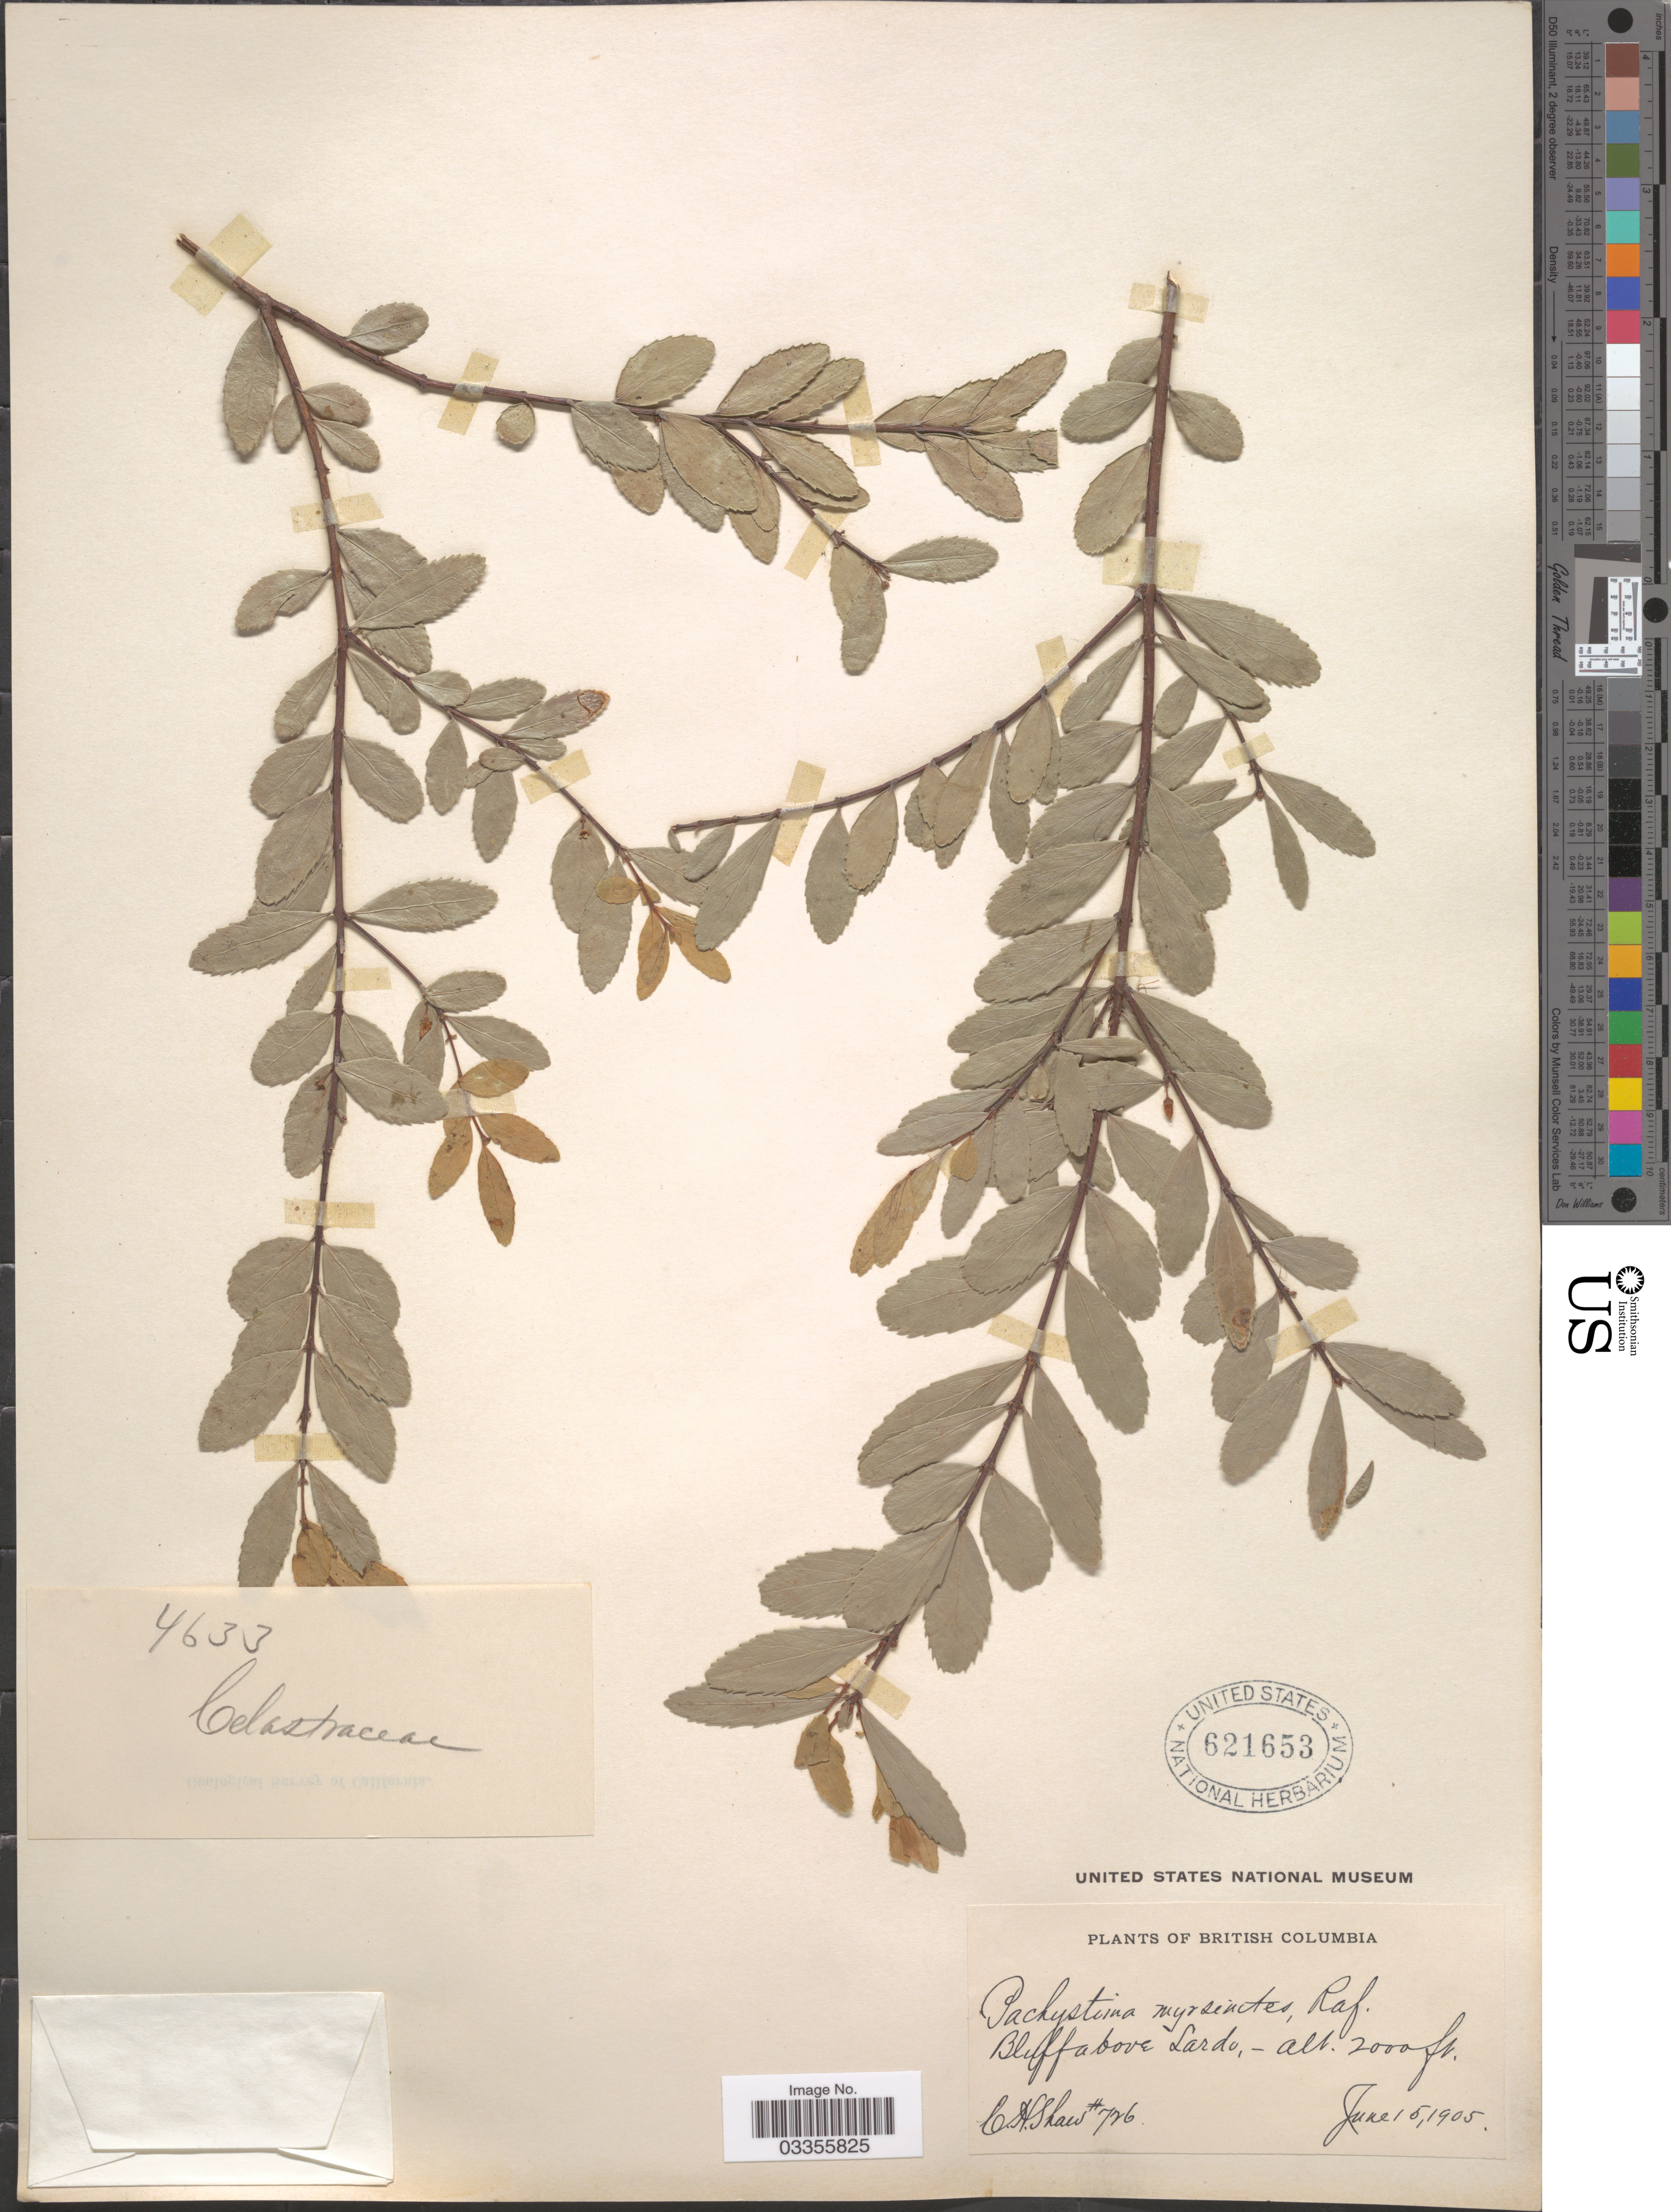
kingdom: Plantae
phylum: Tracheophyta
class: Magnoliopsida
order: Celastrales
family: Celastraceae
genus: Paxistima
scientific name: Paxistima myrsinites subsp. myrsinites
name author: (Pursh) Raf.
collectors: C. H. Shaw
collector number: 726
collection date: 1905-06-15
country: Canada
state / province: British Columbia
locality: Bluff above Lardo.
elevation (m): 610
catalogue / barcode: US 621653